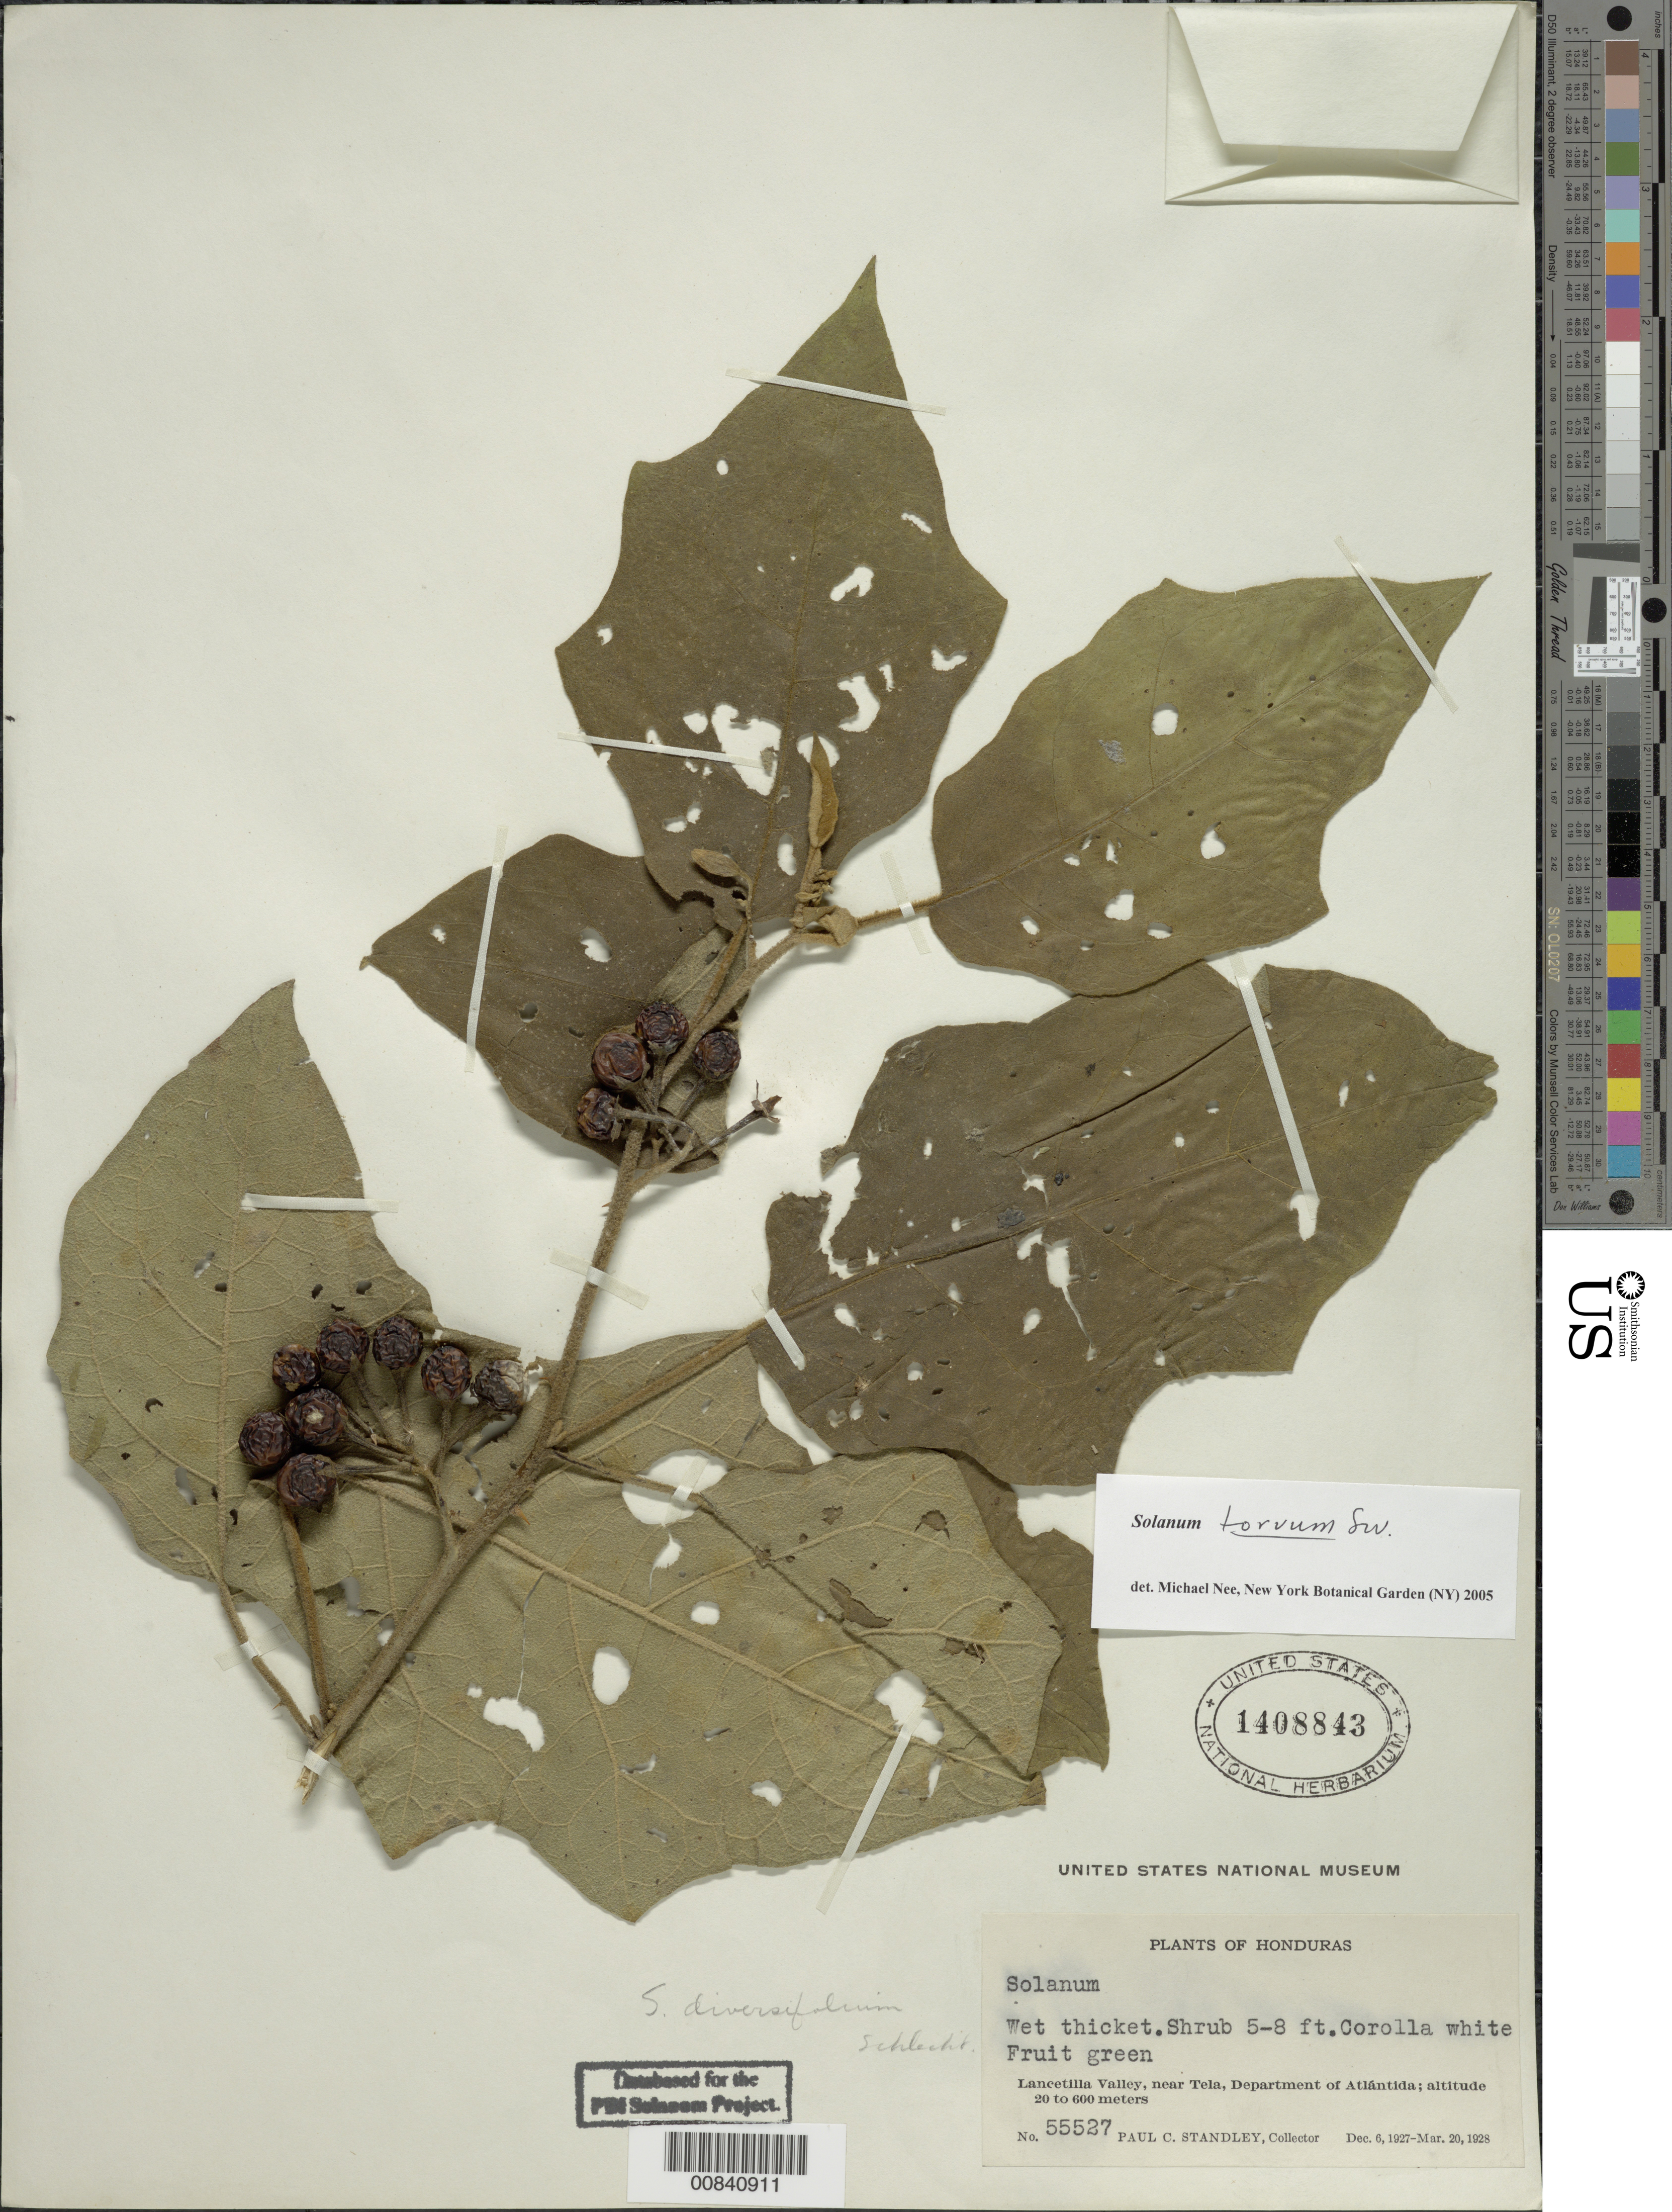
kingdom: Plantae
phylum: Tracheophyta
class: Magnoliopsida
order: Solanales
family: Solanaceae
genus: Solanum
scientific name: Solanum torvum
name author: Sw.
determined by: Nee, Michael H.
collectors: P. C. Standley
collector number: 55527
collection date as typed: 6 Dec 1927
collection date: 1927-12-06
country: Honduras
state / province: Atlántida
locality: Lancetilla Valley, near Tela.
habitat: Wet thicket.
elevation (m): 20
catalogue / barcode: US 1408843